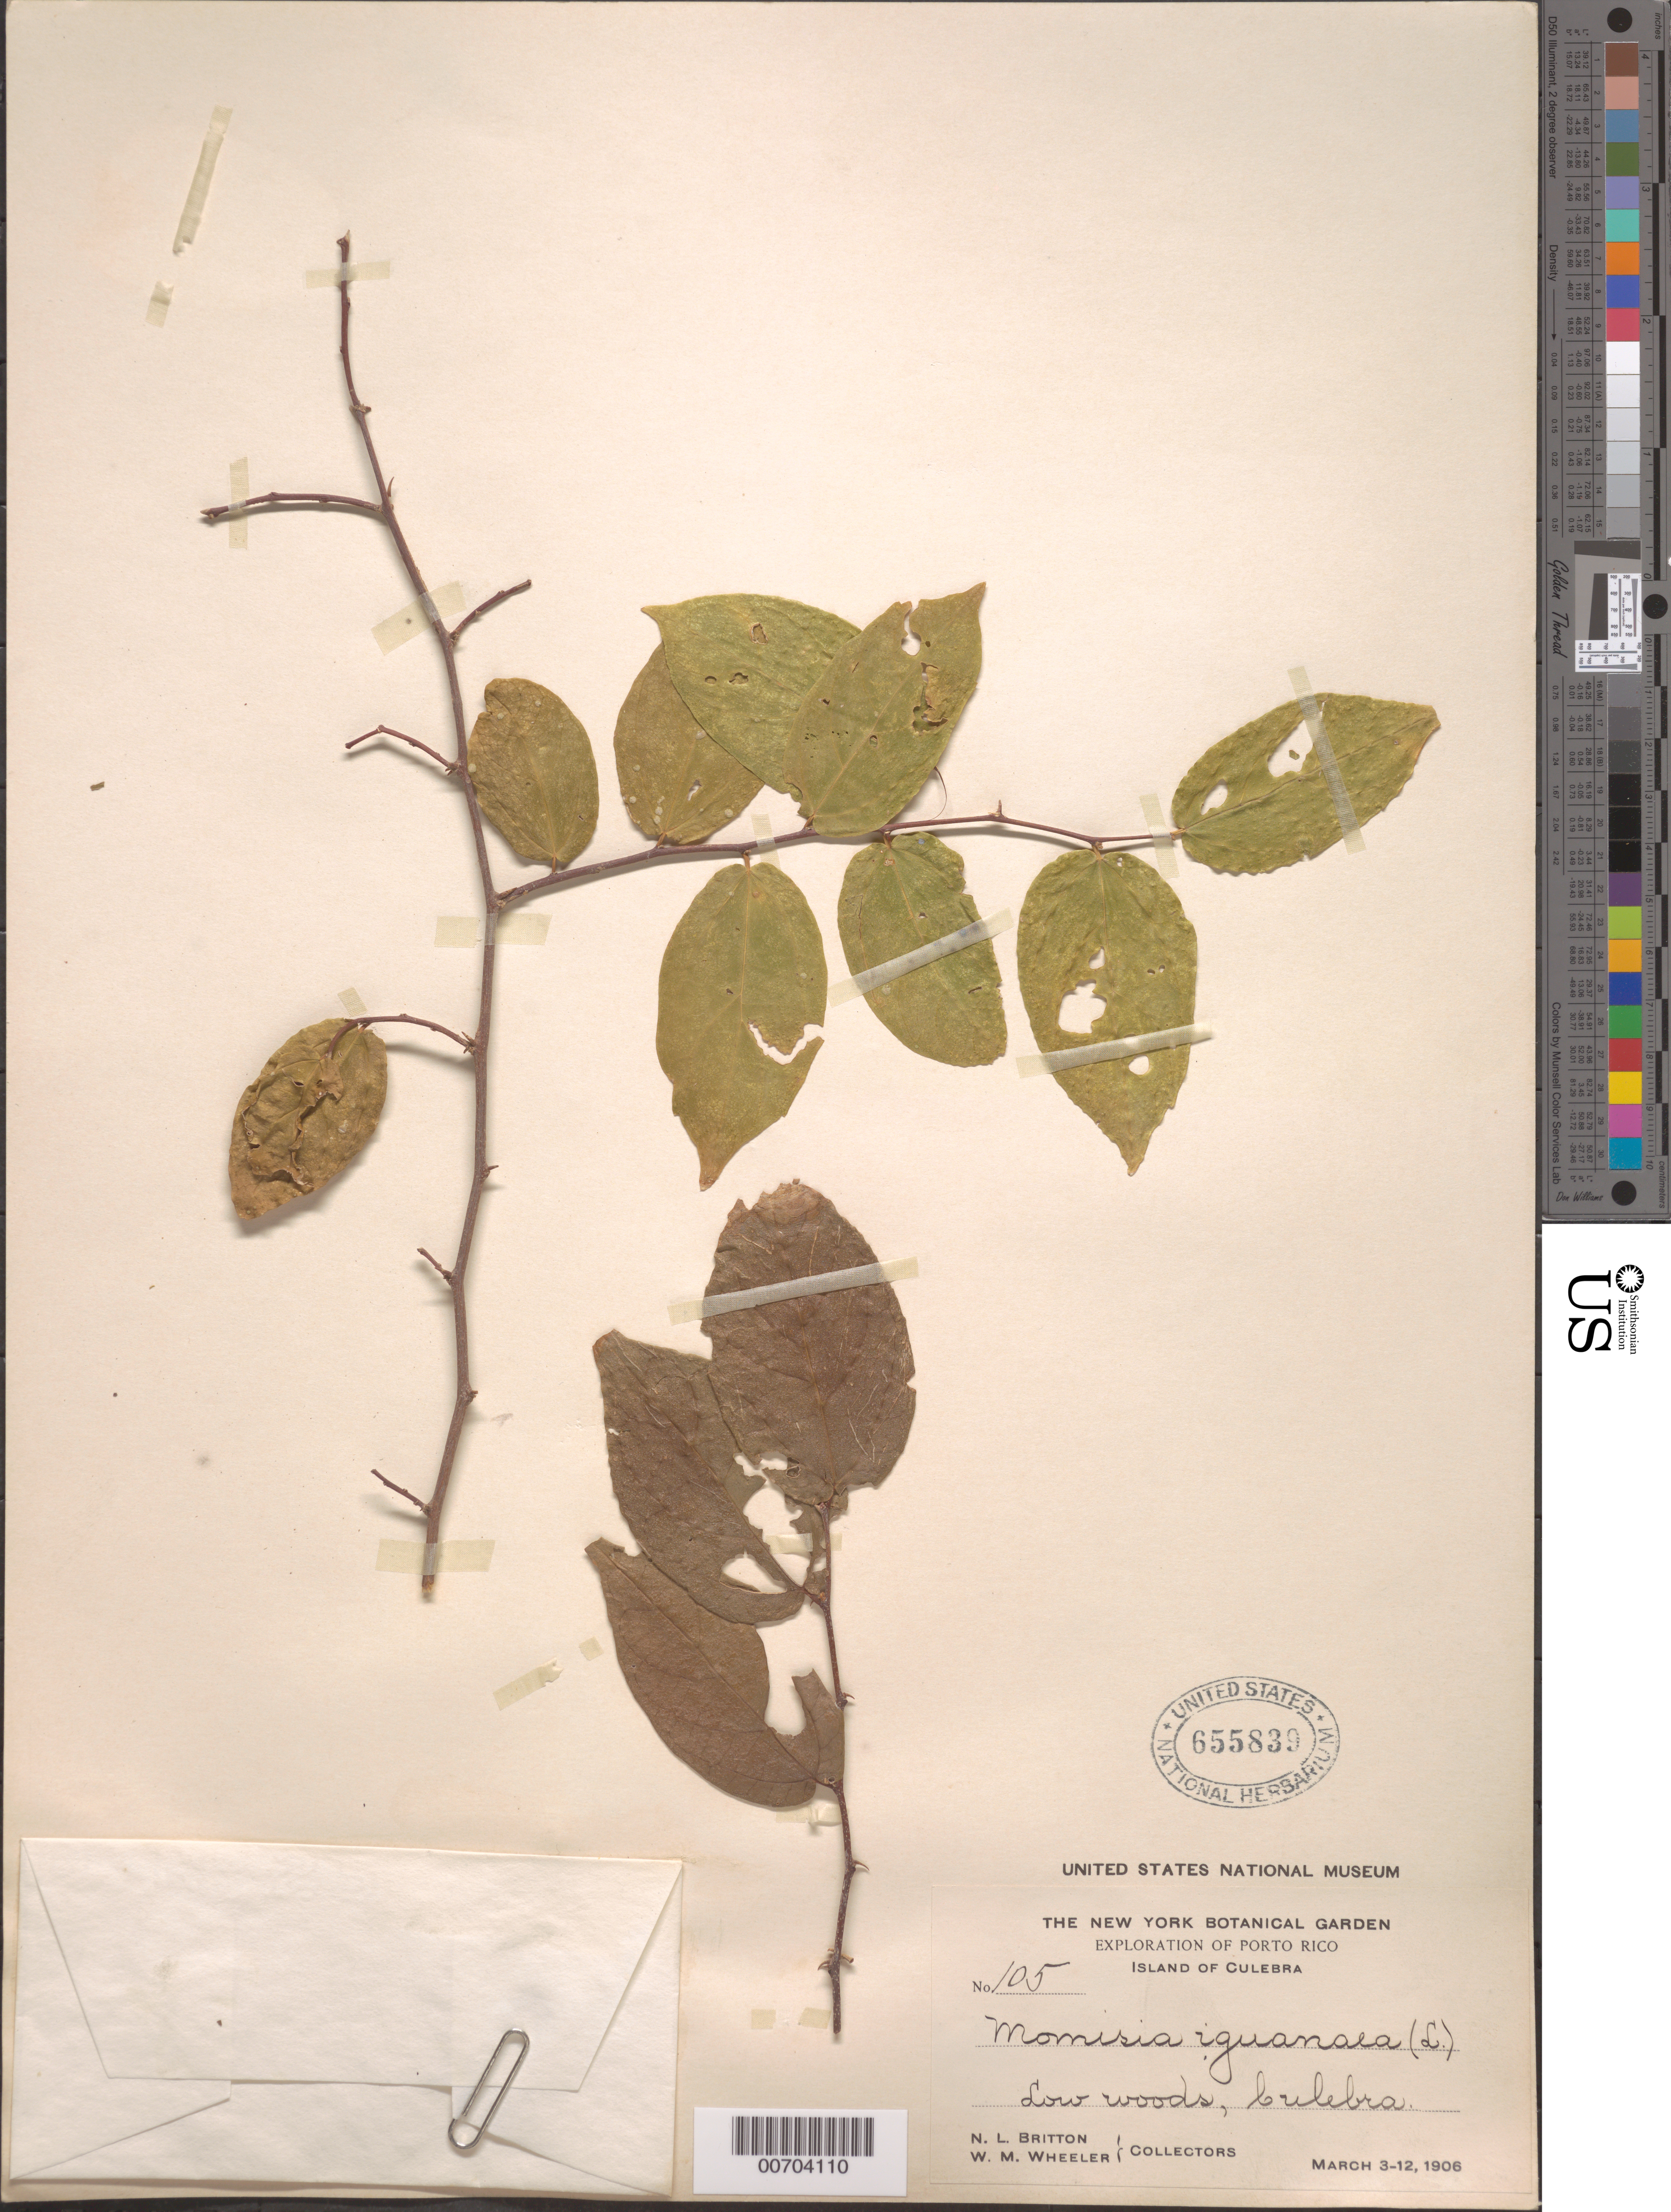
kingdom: Plantae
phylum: Tracheophyta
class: Magnoliopsida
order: Rosales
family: Cannabaceae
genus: Celtis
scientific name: Celtis iguanaea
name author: (Jacq.) Sarg.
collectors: N. Britton & W. Wheeler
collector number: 105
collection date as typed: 03 Mar 1906 to 12 Mar 1906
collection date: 1906-03-03/1906-03-12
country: Puerto Rico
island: Culebra Island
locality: Culebra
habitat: Low woods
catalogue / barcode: US 655839